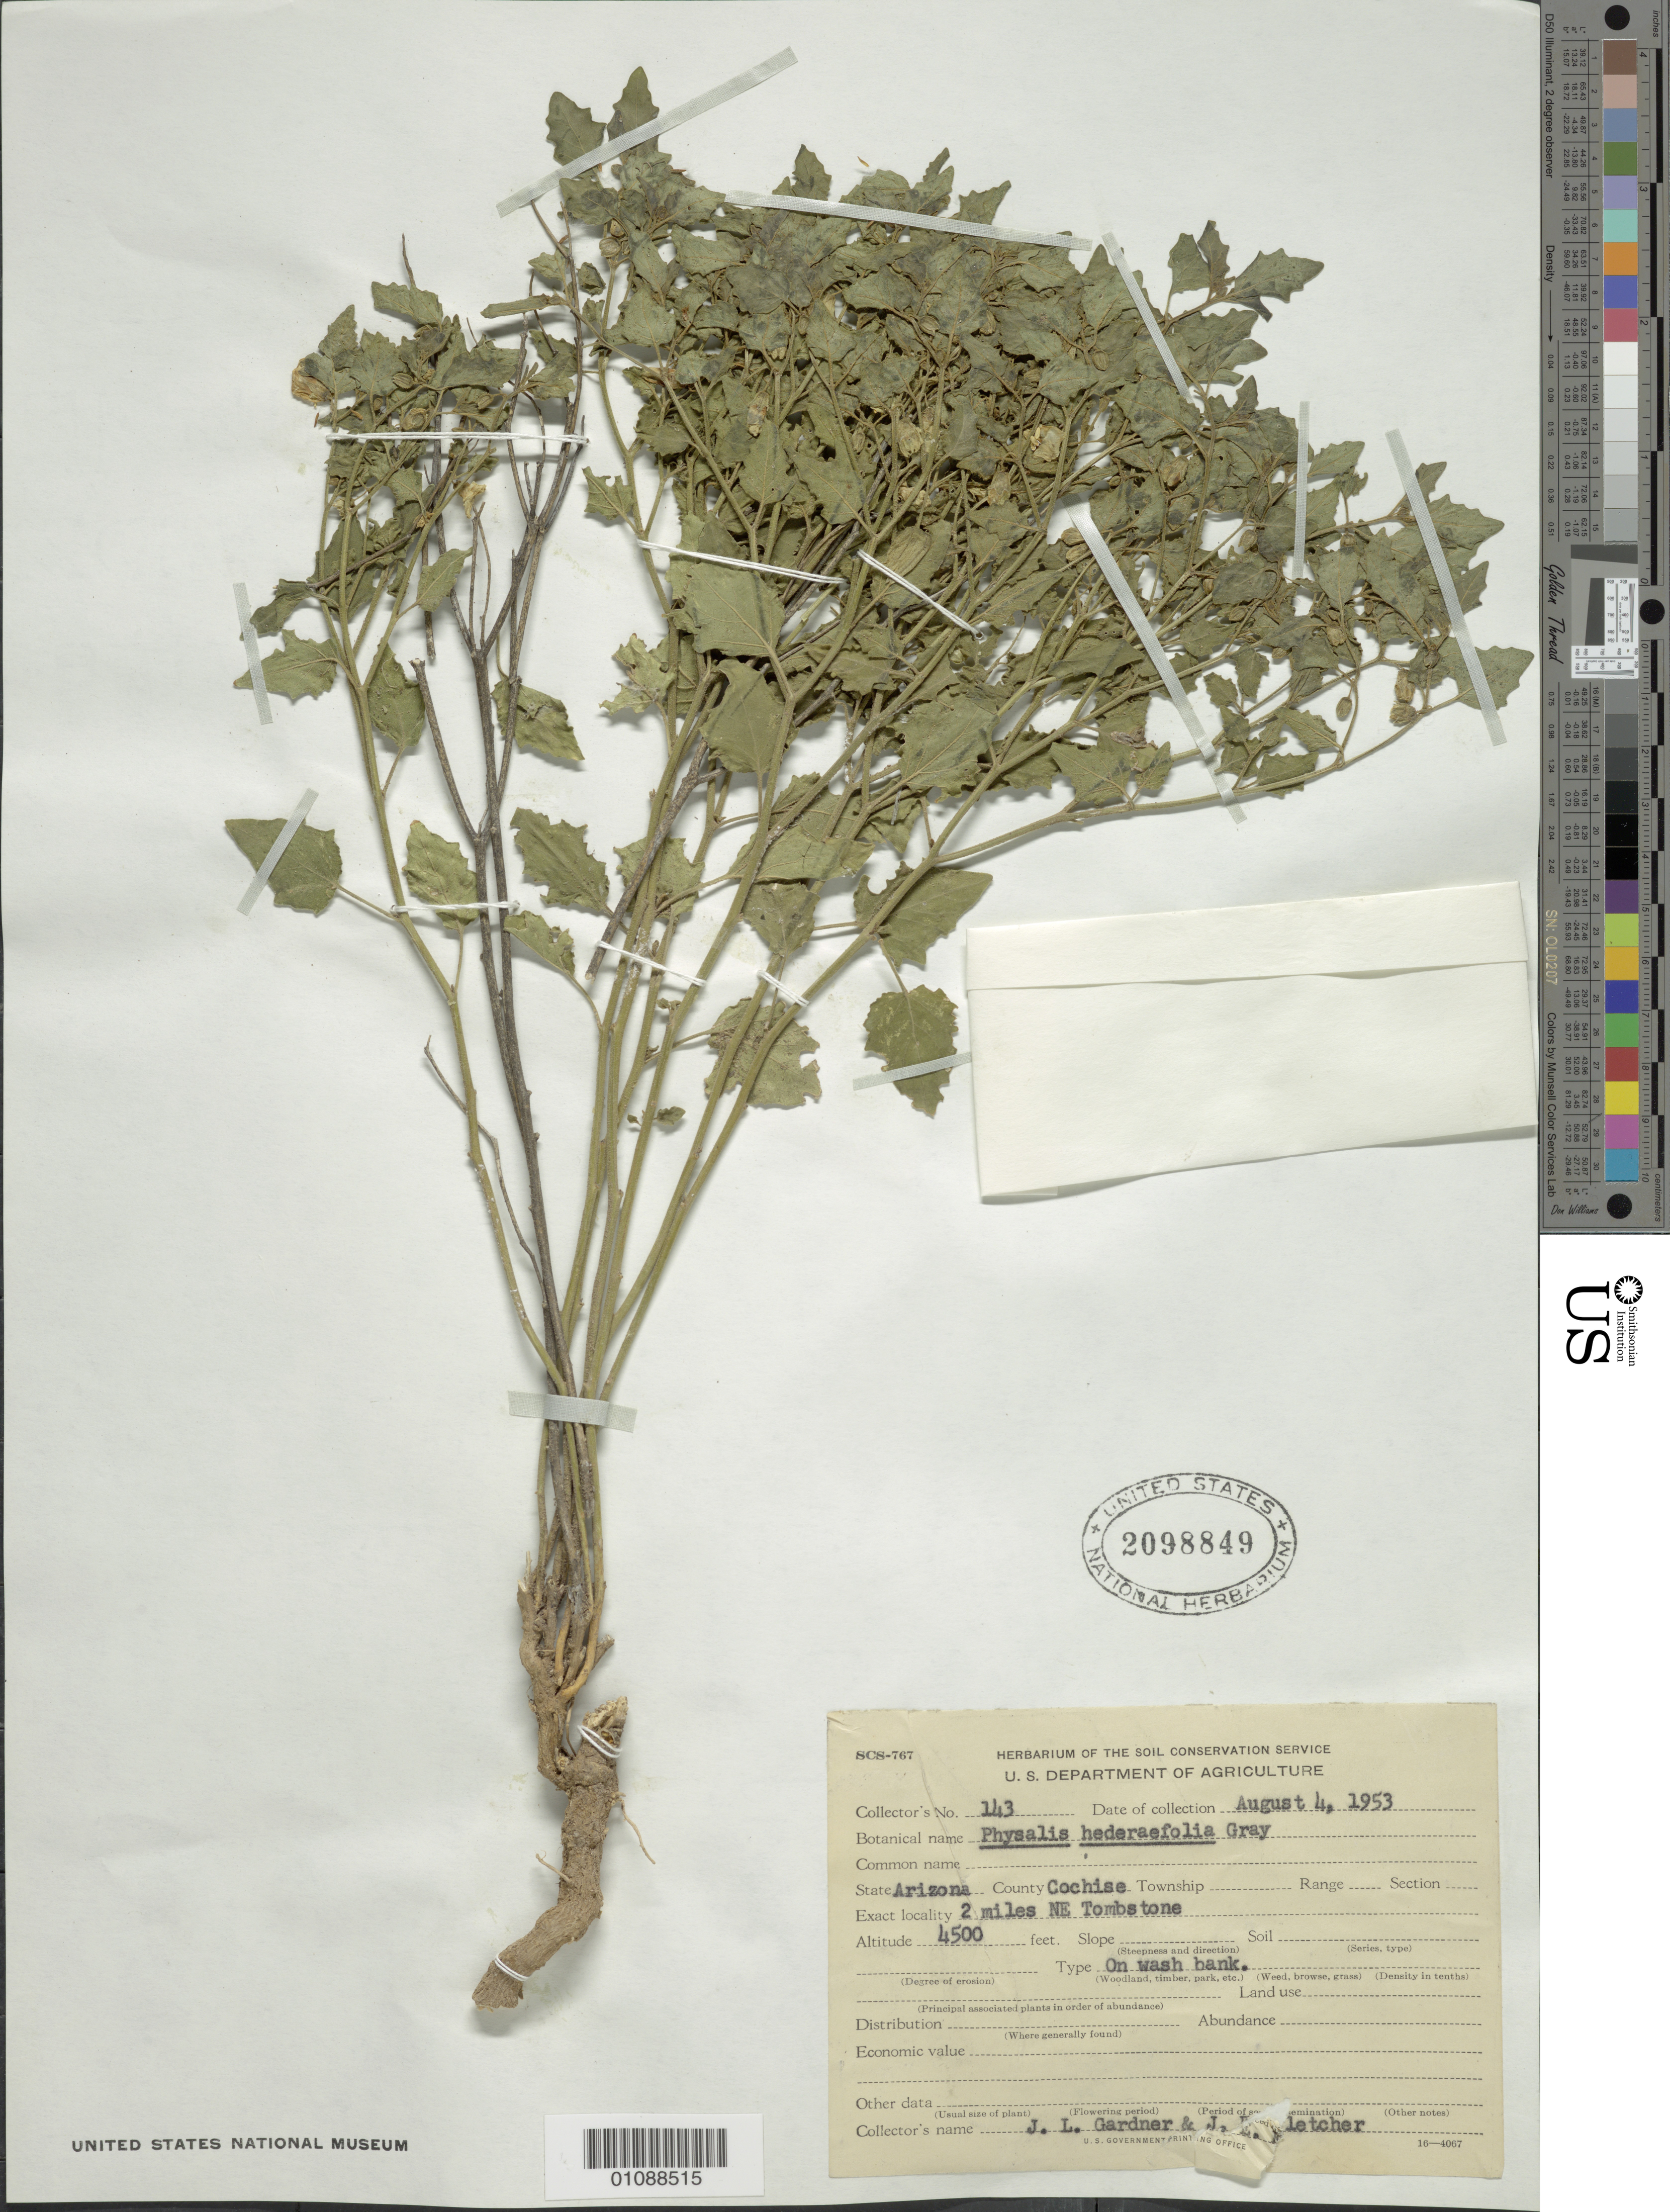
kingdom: Plantae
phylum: Tracheophyta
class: Magnoliopsida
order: Solanales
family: Solanaceae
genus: Physalis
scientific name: Physalis hederifolia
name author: A. Gray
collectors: J. L. Gardner & J. Fletcher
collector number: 143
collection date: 1953-08-04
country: United States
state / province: Arizona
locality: County Cochise, 2 miles NE Tombstone.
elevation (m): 1372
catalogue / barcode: US 2098849